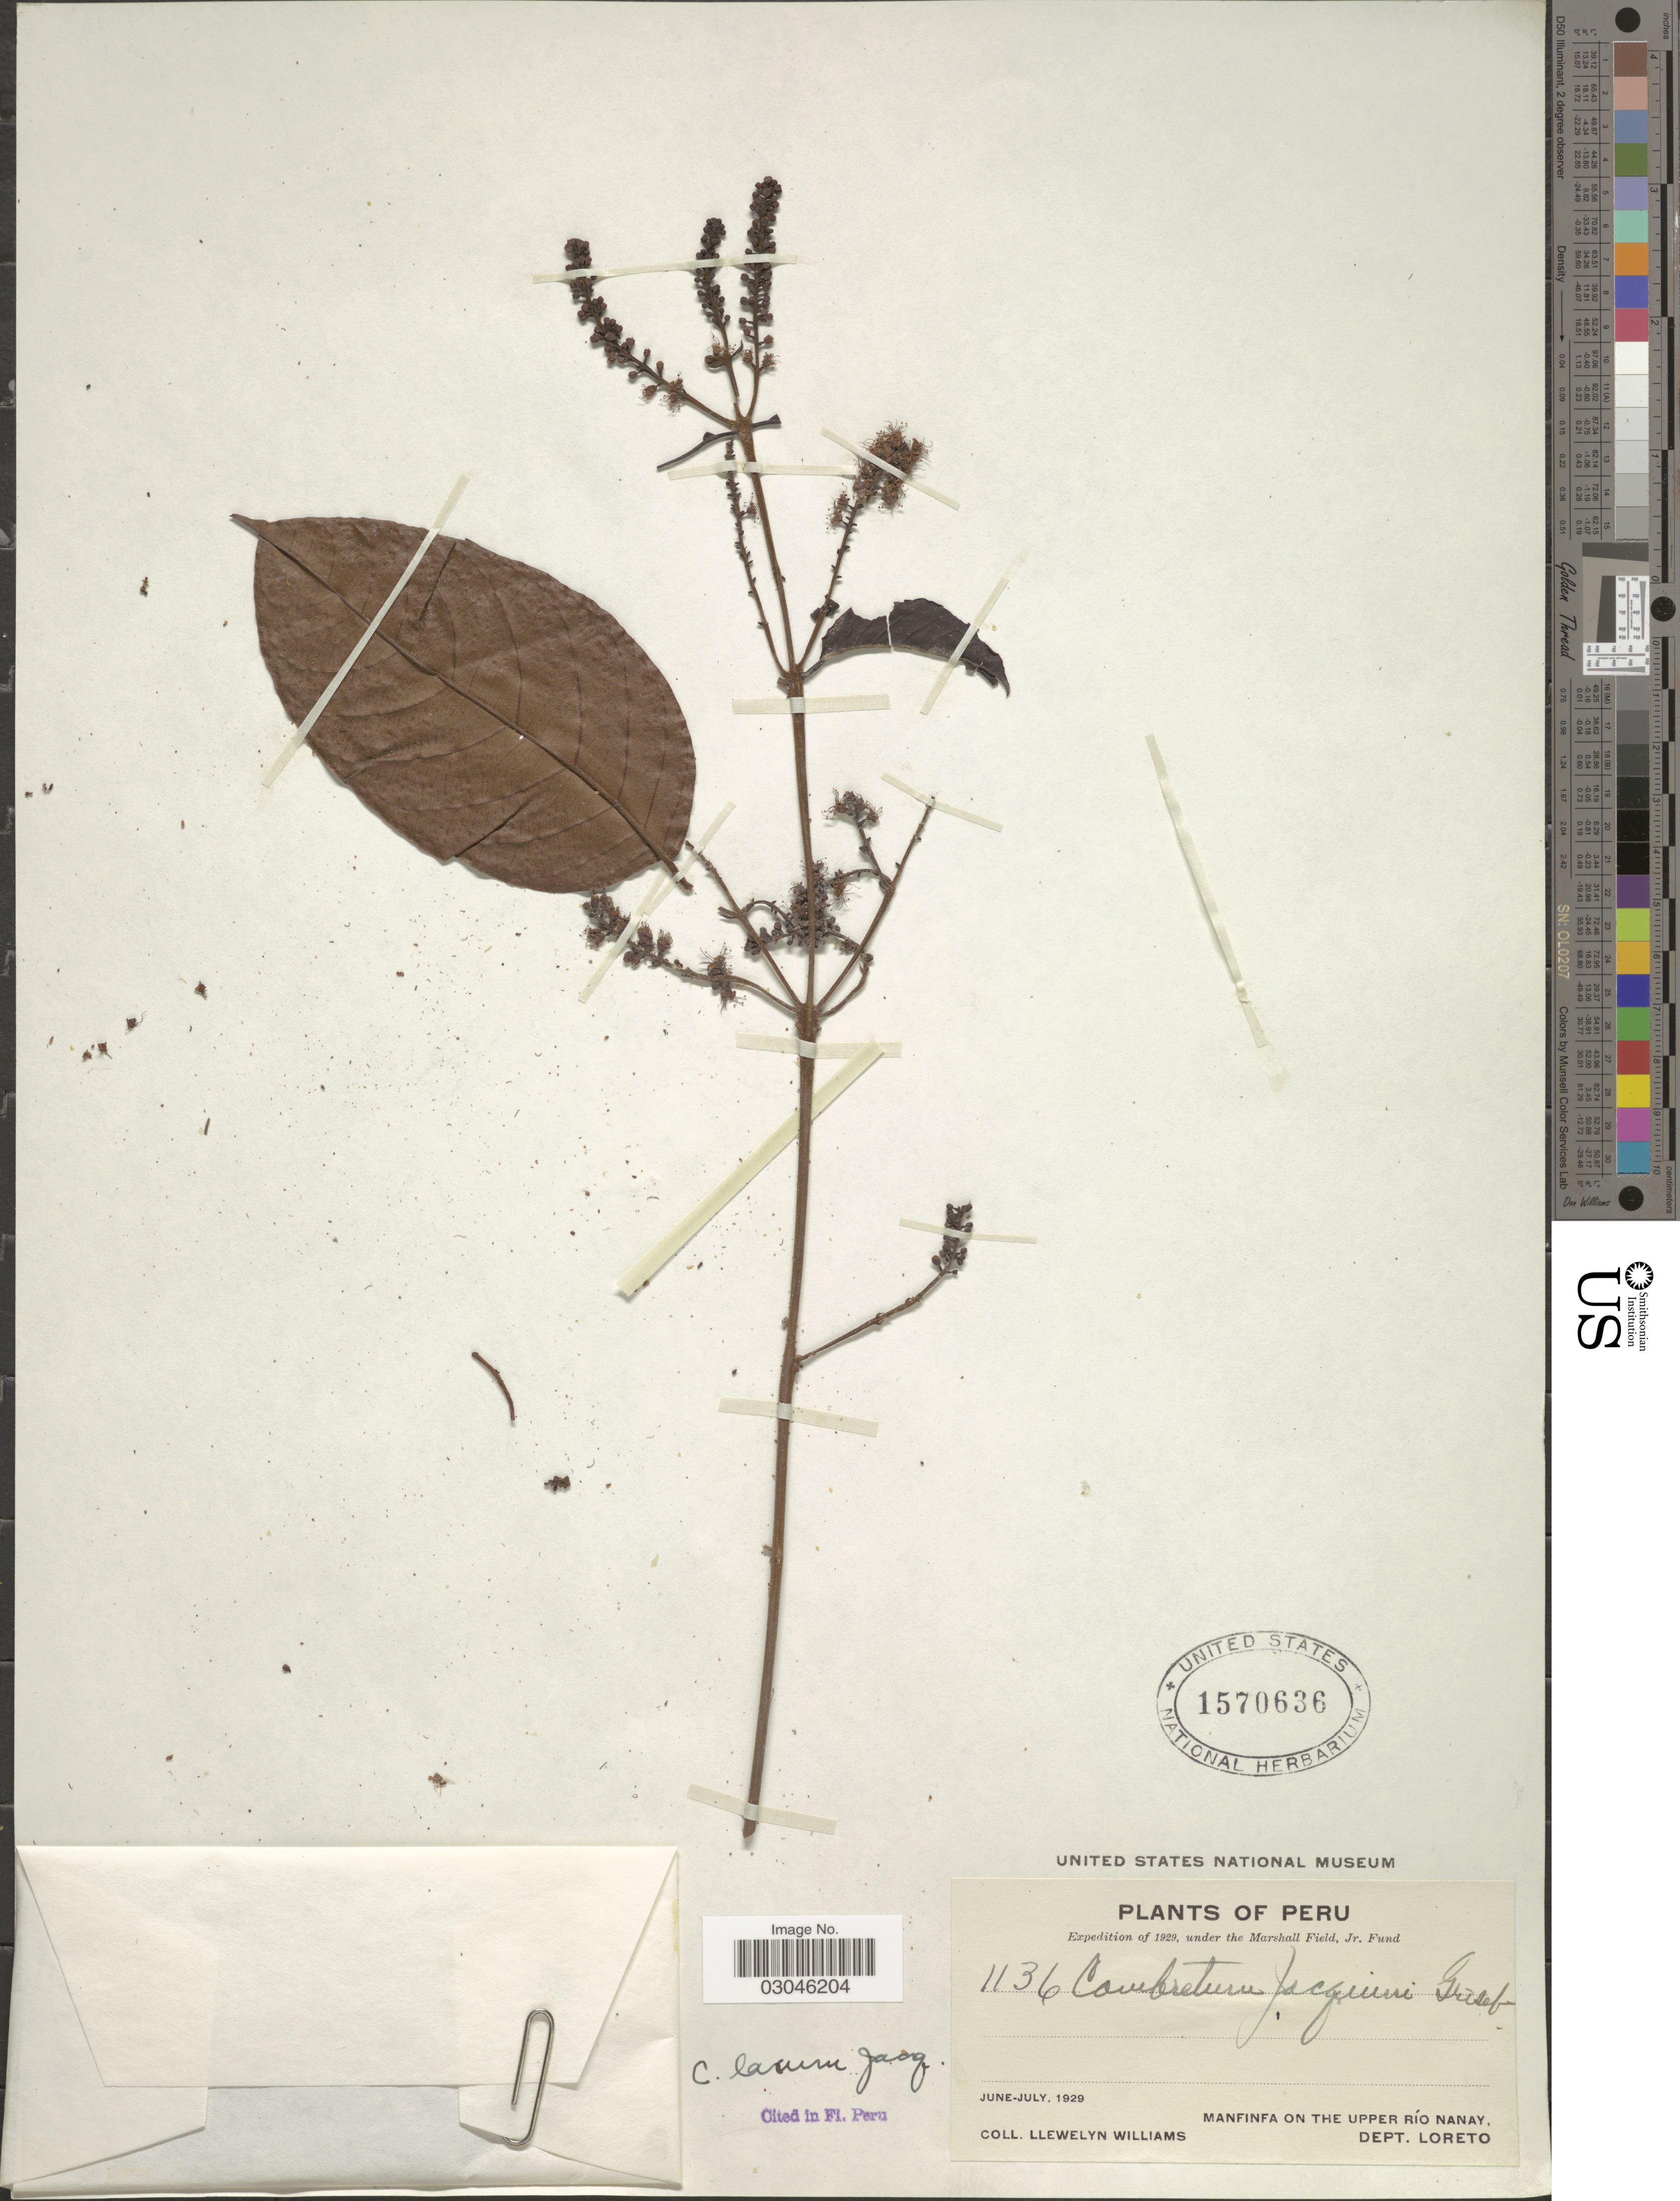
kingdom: Plantae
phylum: Tracheophyta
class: Magnoliopsida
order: Myrtales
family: Combretaceae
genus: Combretum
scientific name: Combretum laxum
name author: Jacq.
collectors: Ll. Williams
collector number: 1136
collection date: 1929-06/1929-07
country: Peru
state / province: Loreto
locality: Manfinfa on the upper Río Nanay, Dept. Loreto.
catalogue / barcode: US 1570636